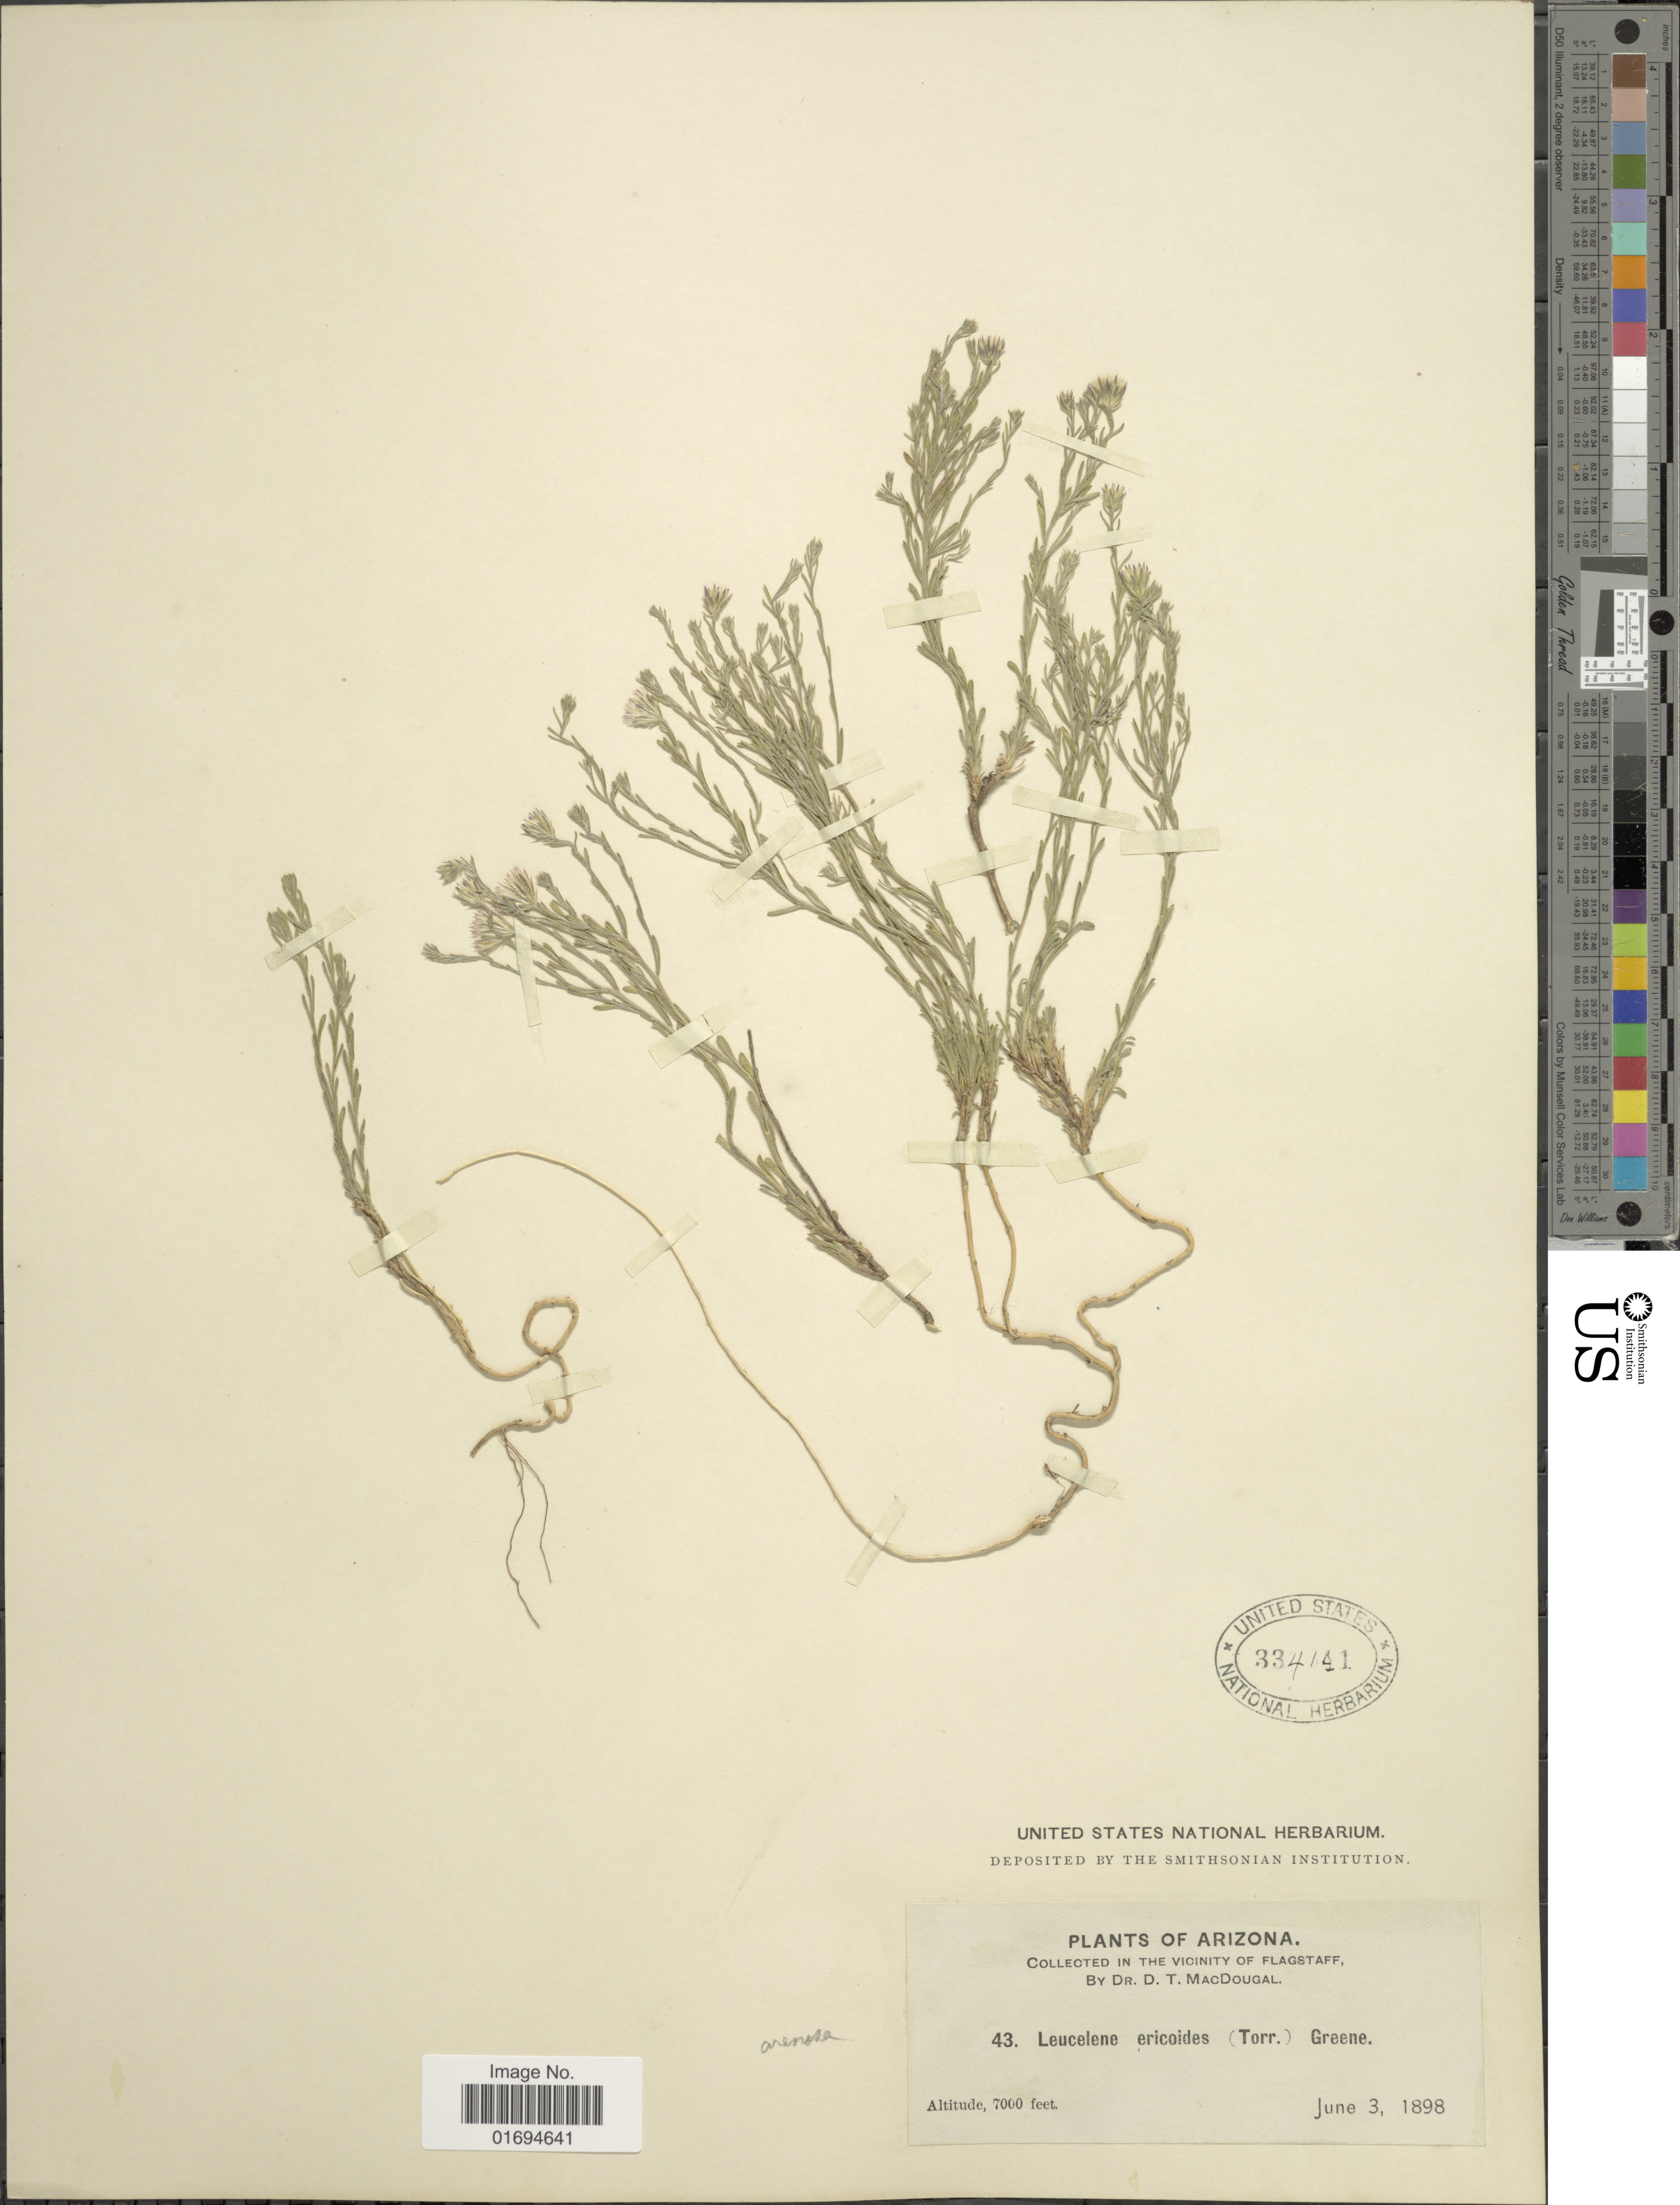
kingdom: Plantae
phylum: Tracheophyta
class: Magnoliopsida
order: Asterales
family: Asteraceae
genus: Chaetopappa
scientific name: Chaetopappa ericoides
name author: (Torr.) G.L. Nesom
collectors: D. T. MacDougal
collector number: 43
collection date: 1898-06-03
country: United States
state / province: Arizona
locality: In the vicinity of Flagstaff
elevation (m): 2134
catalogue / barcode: US 334141